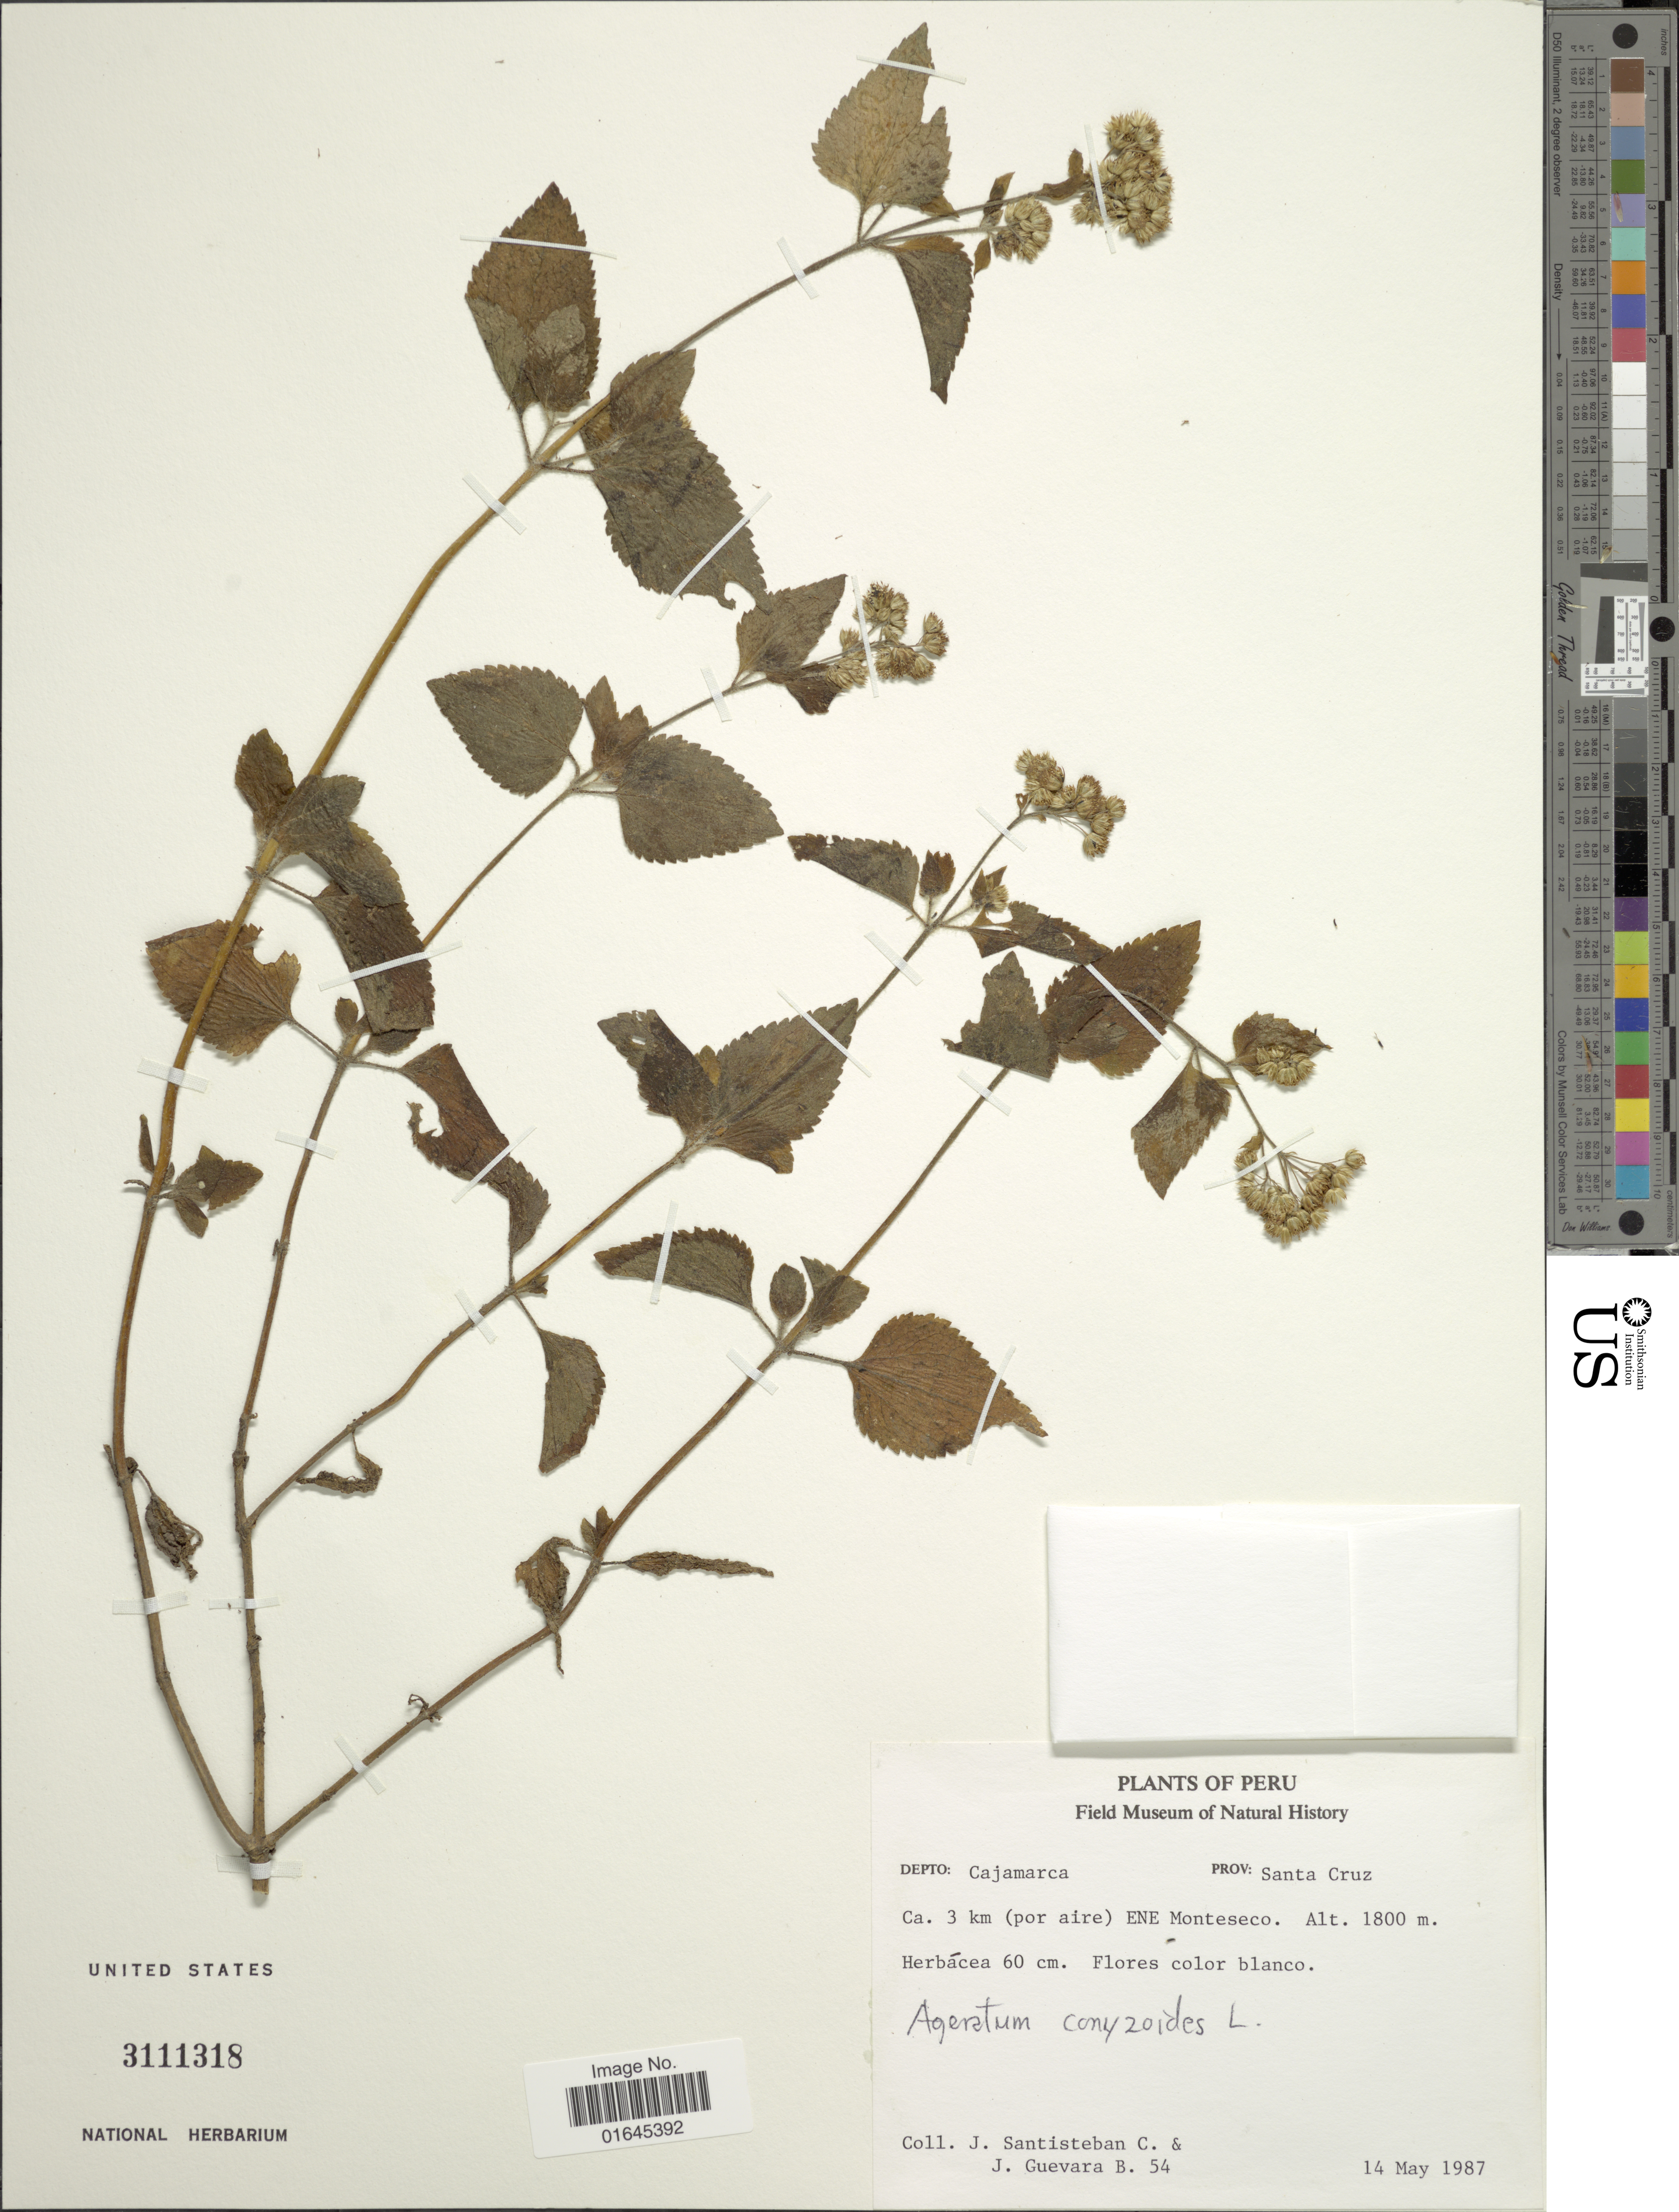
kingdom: Plantae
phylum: Tracheophyta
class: Magnoliopsida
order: Asterales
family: Asteraceae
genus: Ageratum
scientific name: Ageratum conyzoides subsp. conyzoides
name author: L.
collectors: J. Santisteban C. & J. Guevara B.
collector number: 54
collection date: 1987-05-14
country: Peru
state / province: Cajamarca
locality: Prov: Santa Cruz, Ca. 3 km (por aire) ENE Monteseco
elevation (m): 1800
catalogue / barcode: US 3111318